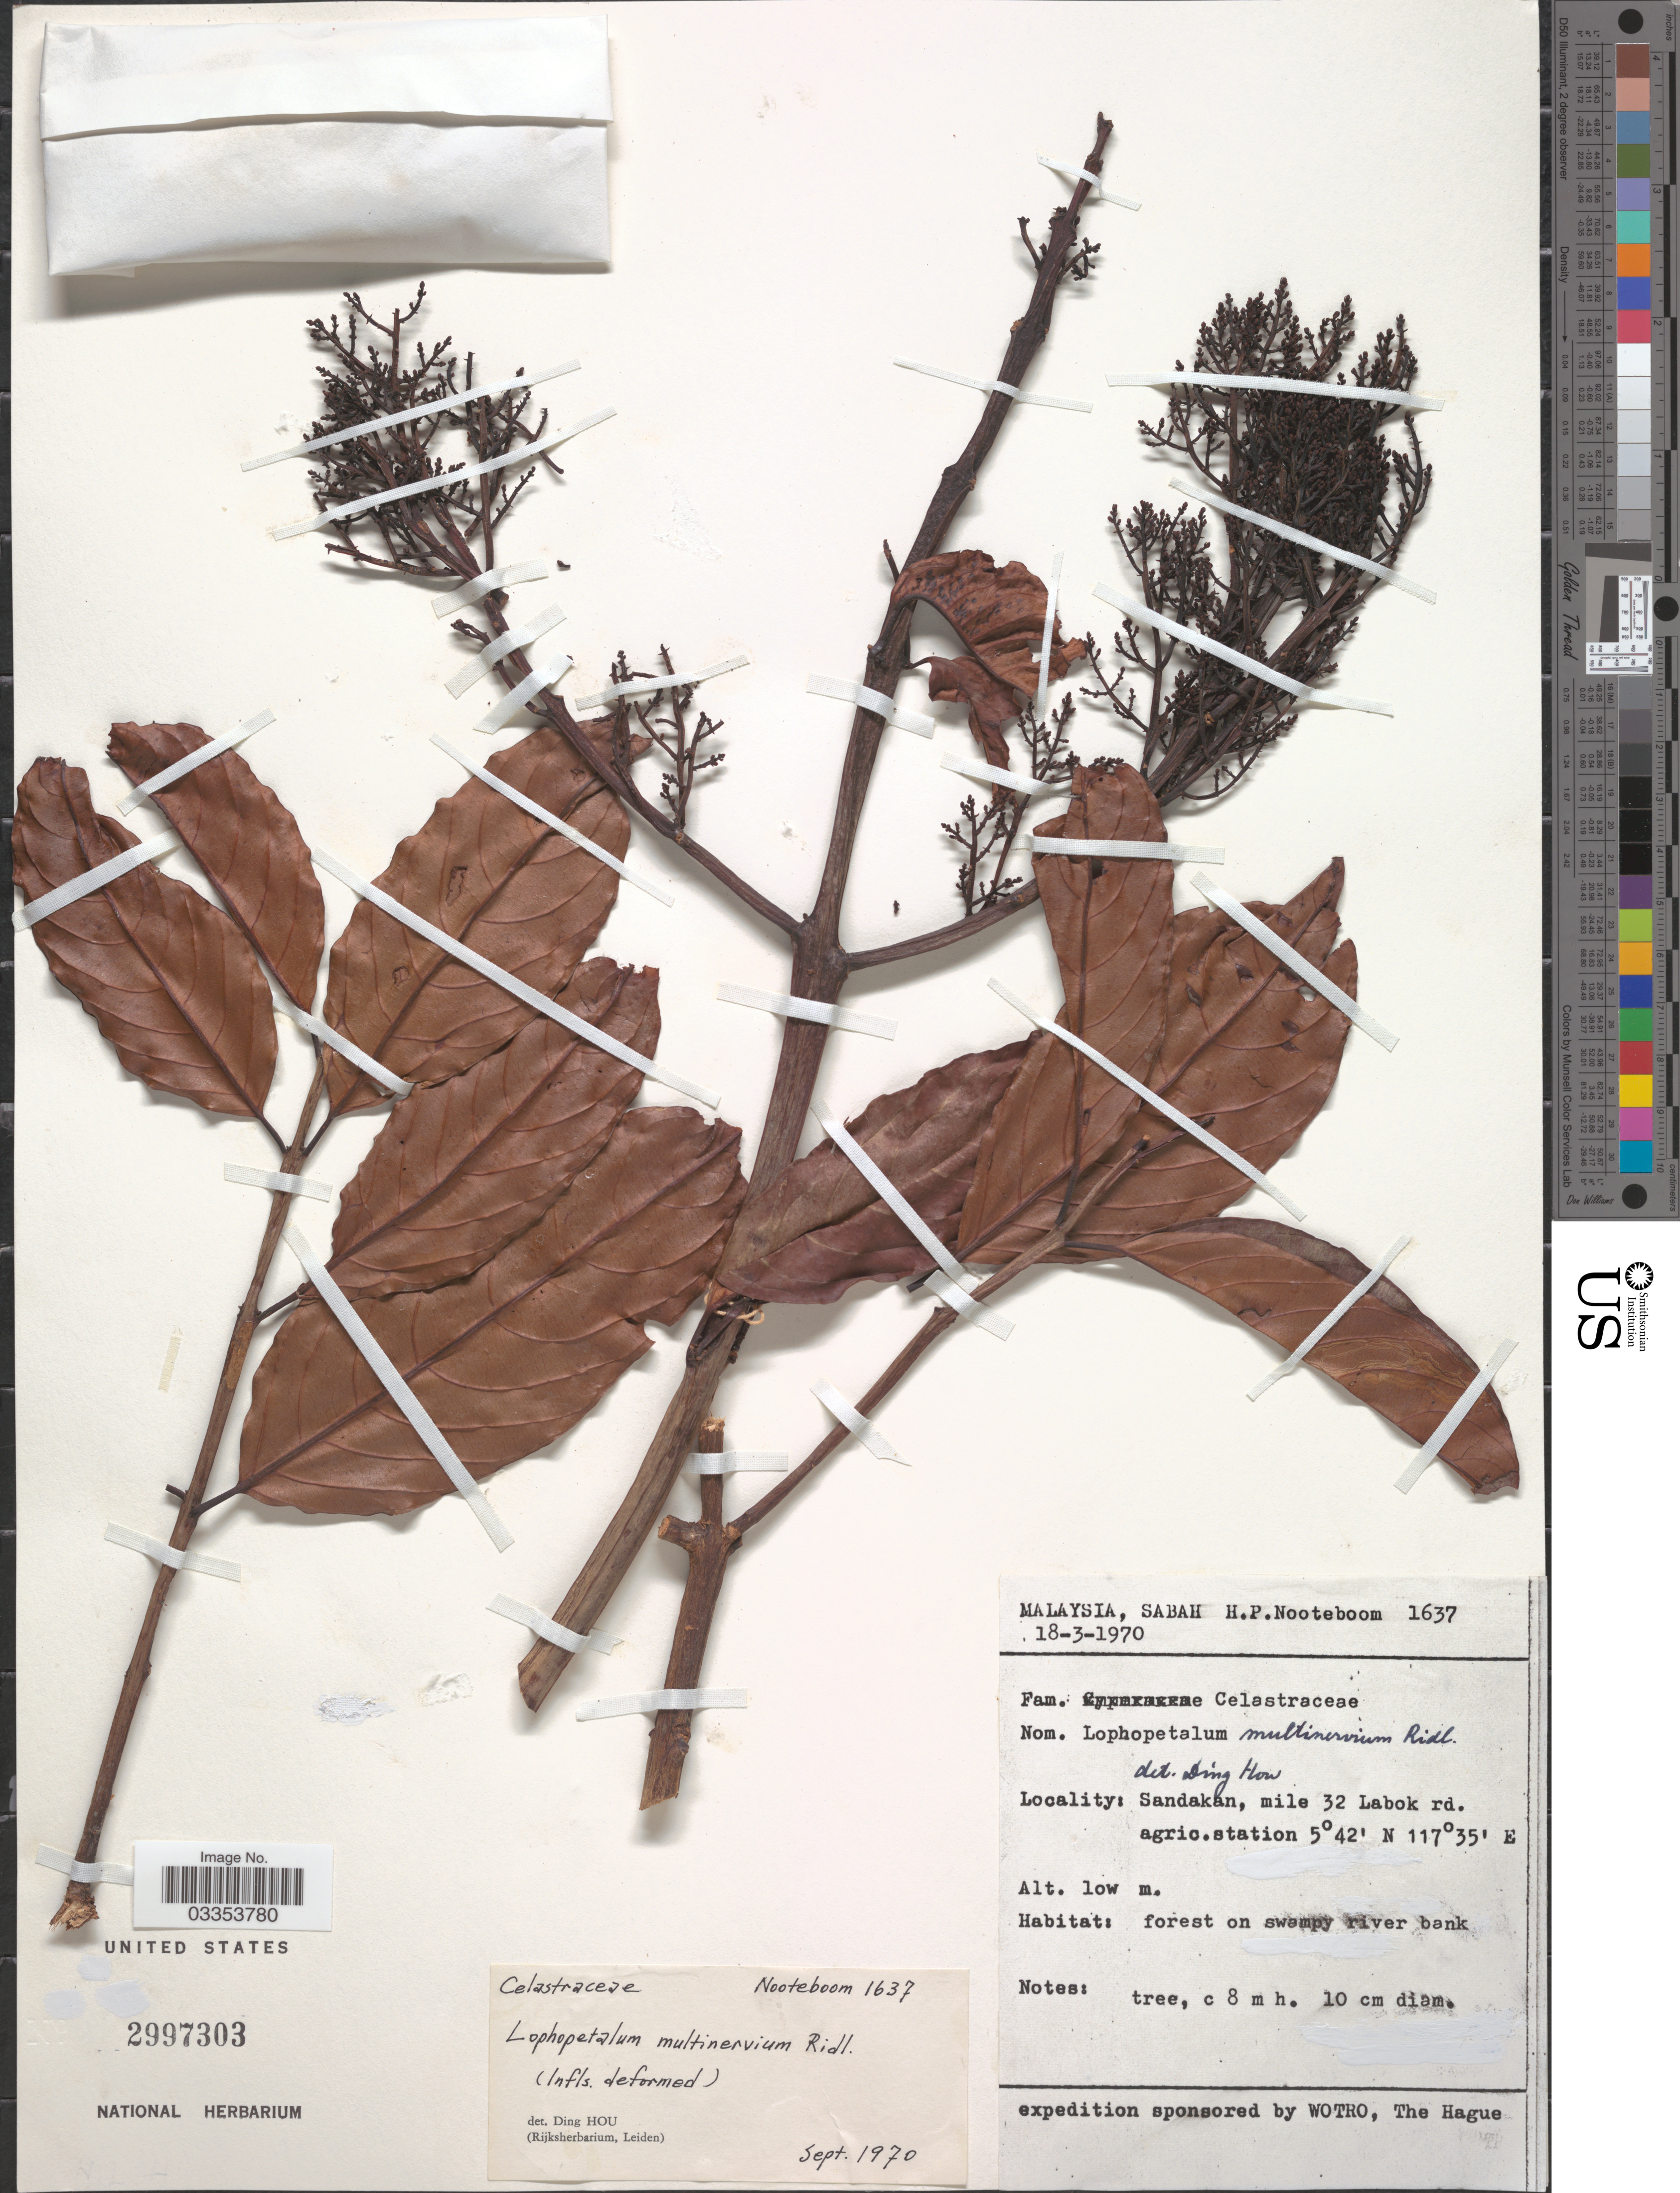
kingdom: Plantae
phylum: Tracheophyta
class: Magnoliopsida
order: Celastrales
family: Celastraceae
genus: Lophopetalum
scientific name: Lophopetalum multinervium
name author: Ridl.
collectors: H. P. Nooteboom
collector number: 1637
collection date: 1970-03-18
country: Malaysia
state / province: Sabah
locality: Sandakan, mile 32 Labok rd. agric. station.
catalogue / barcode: US 2997303